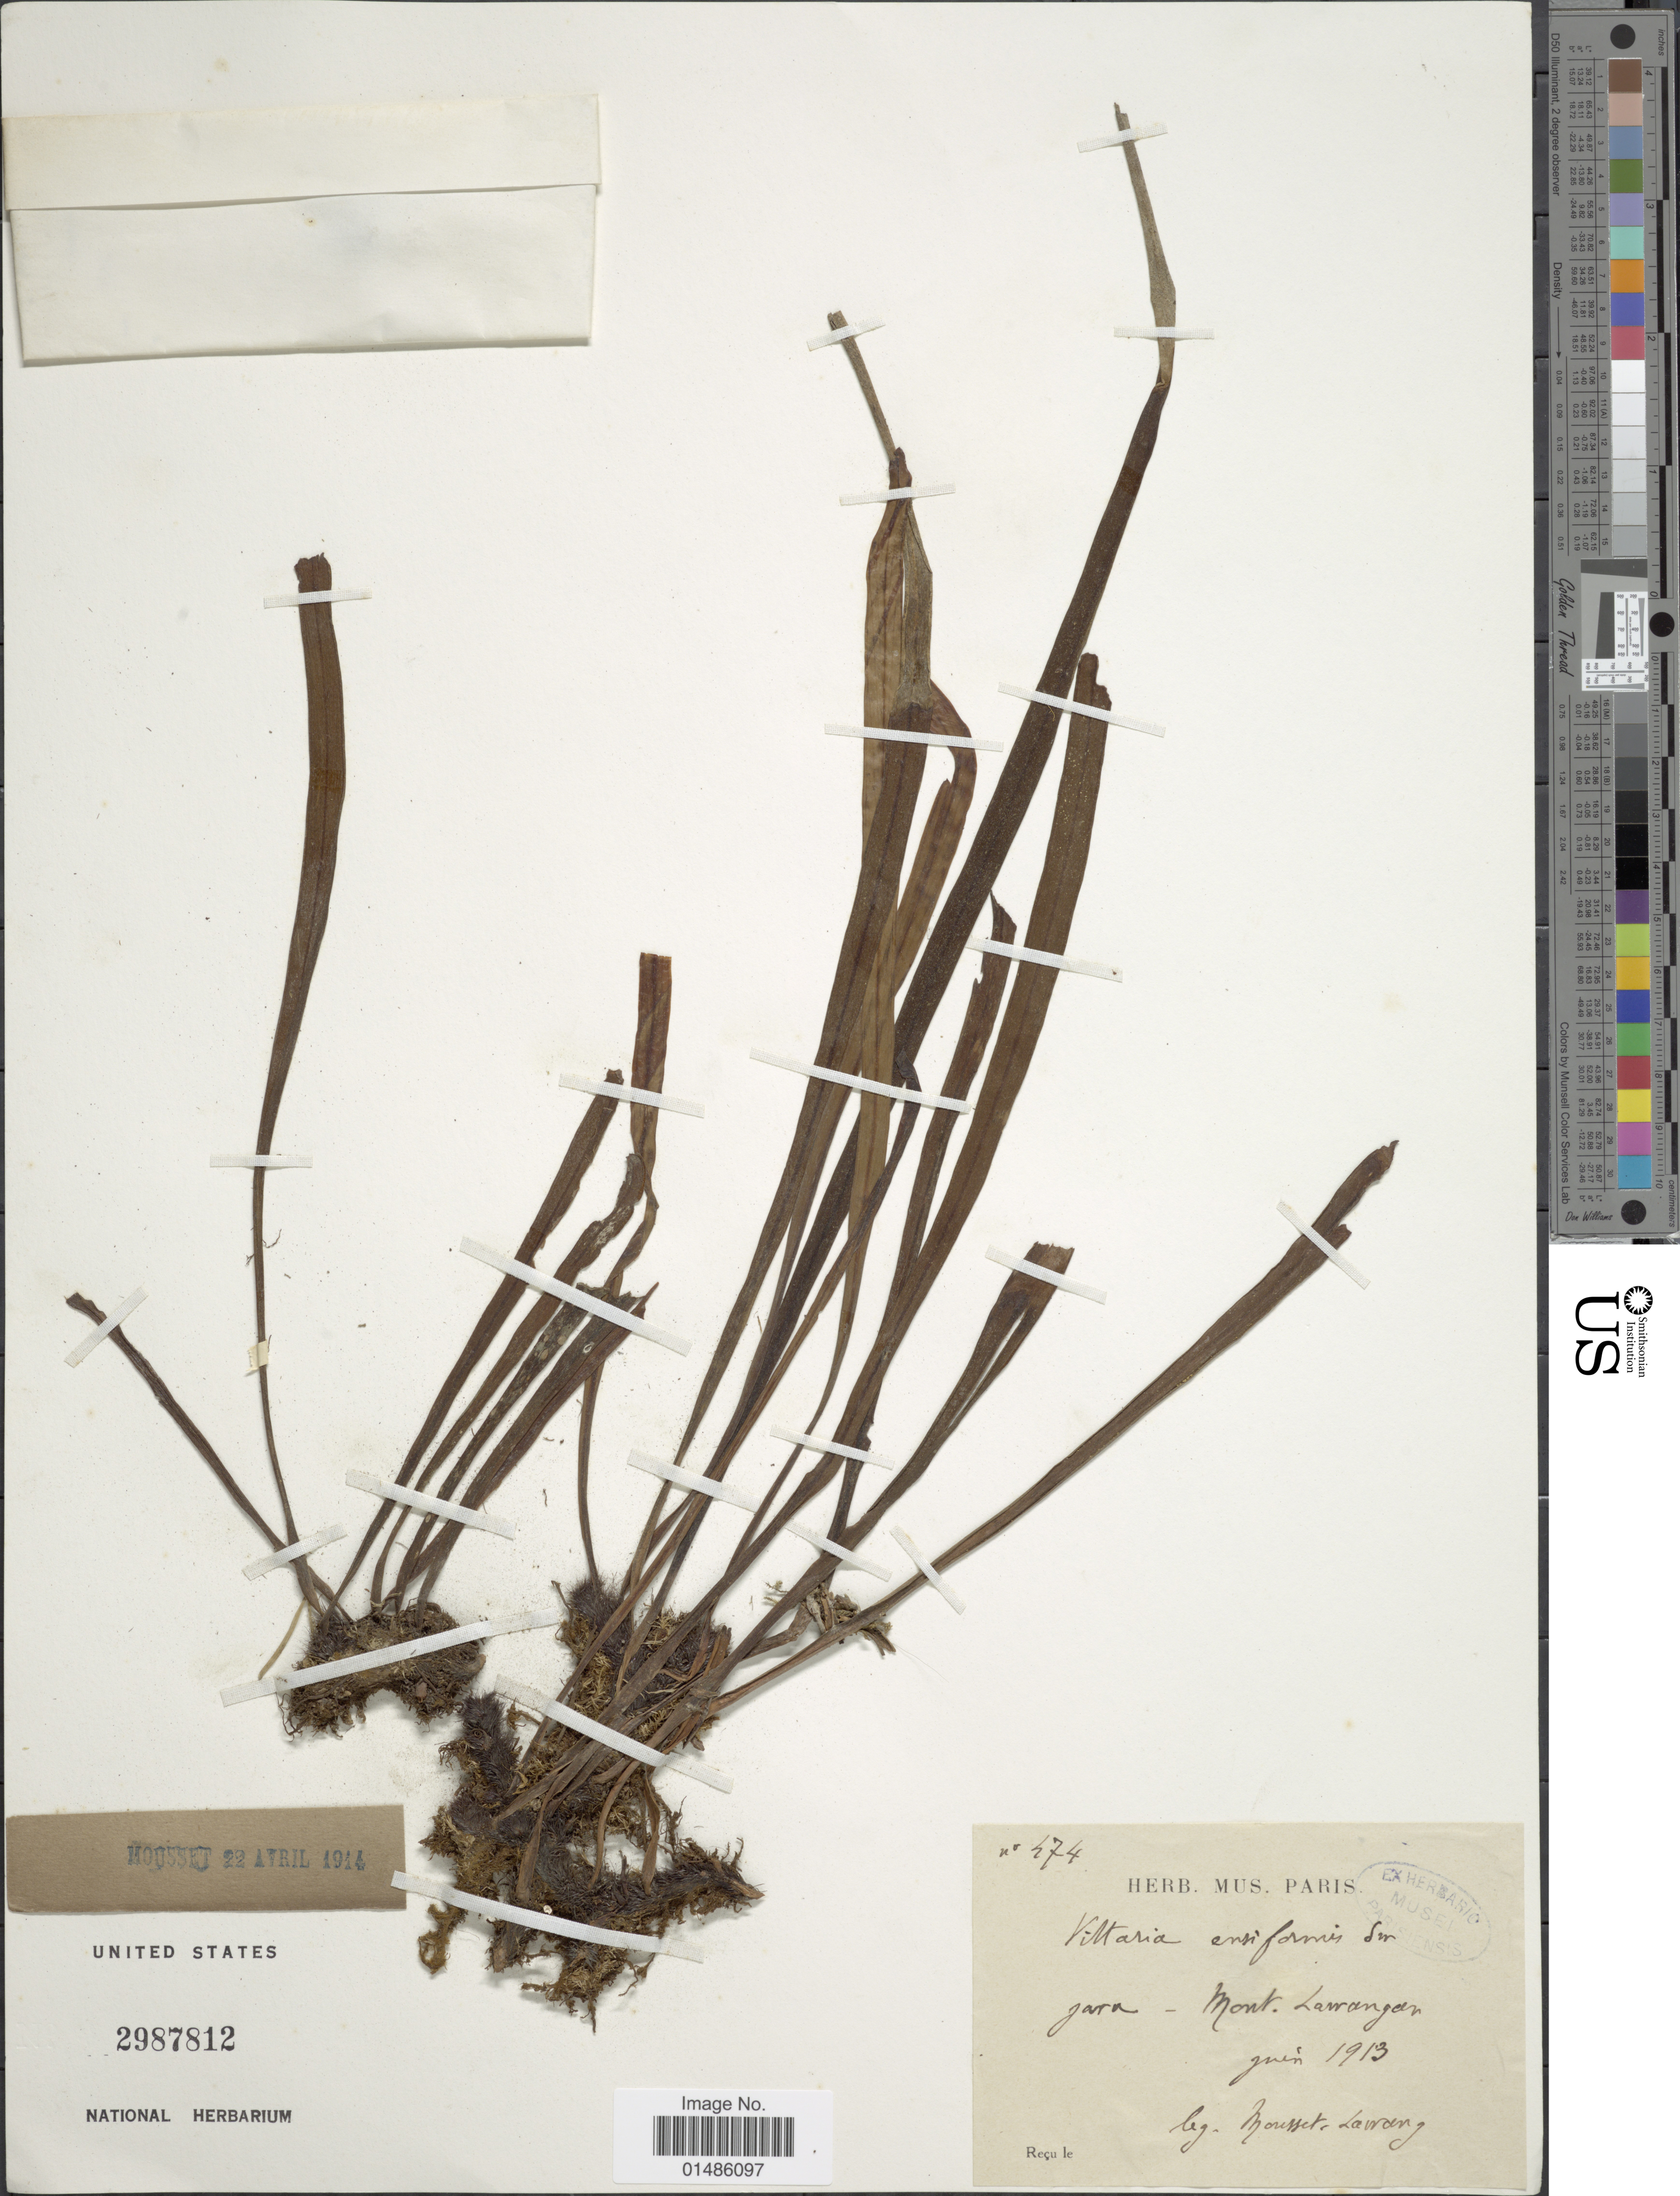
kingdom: Plantae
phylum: Tracheophyta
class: Polypodiopsida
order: Polypodiales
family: Pteridaceae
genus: Haplopteris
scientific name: Haplopteris ensiformis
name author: (Sw.) E.H. Crane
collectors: Mousset, --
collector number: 474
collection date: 1913-06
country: Indonesia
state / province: Java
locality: Mont. Lawangan.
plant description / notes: No precise locality correction needed.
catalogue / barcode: US 2987812